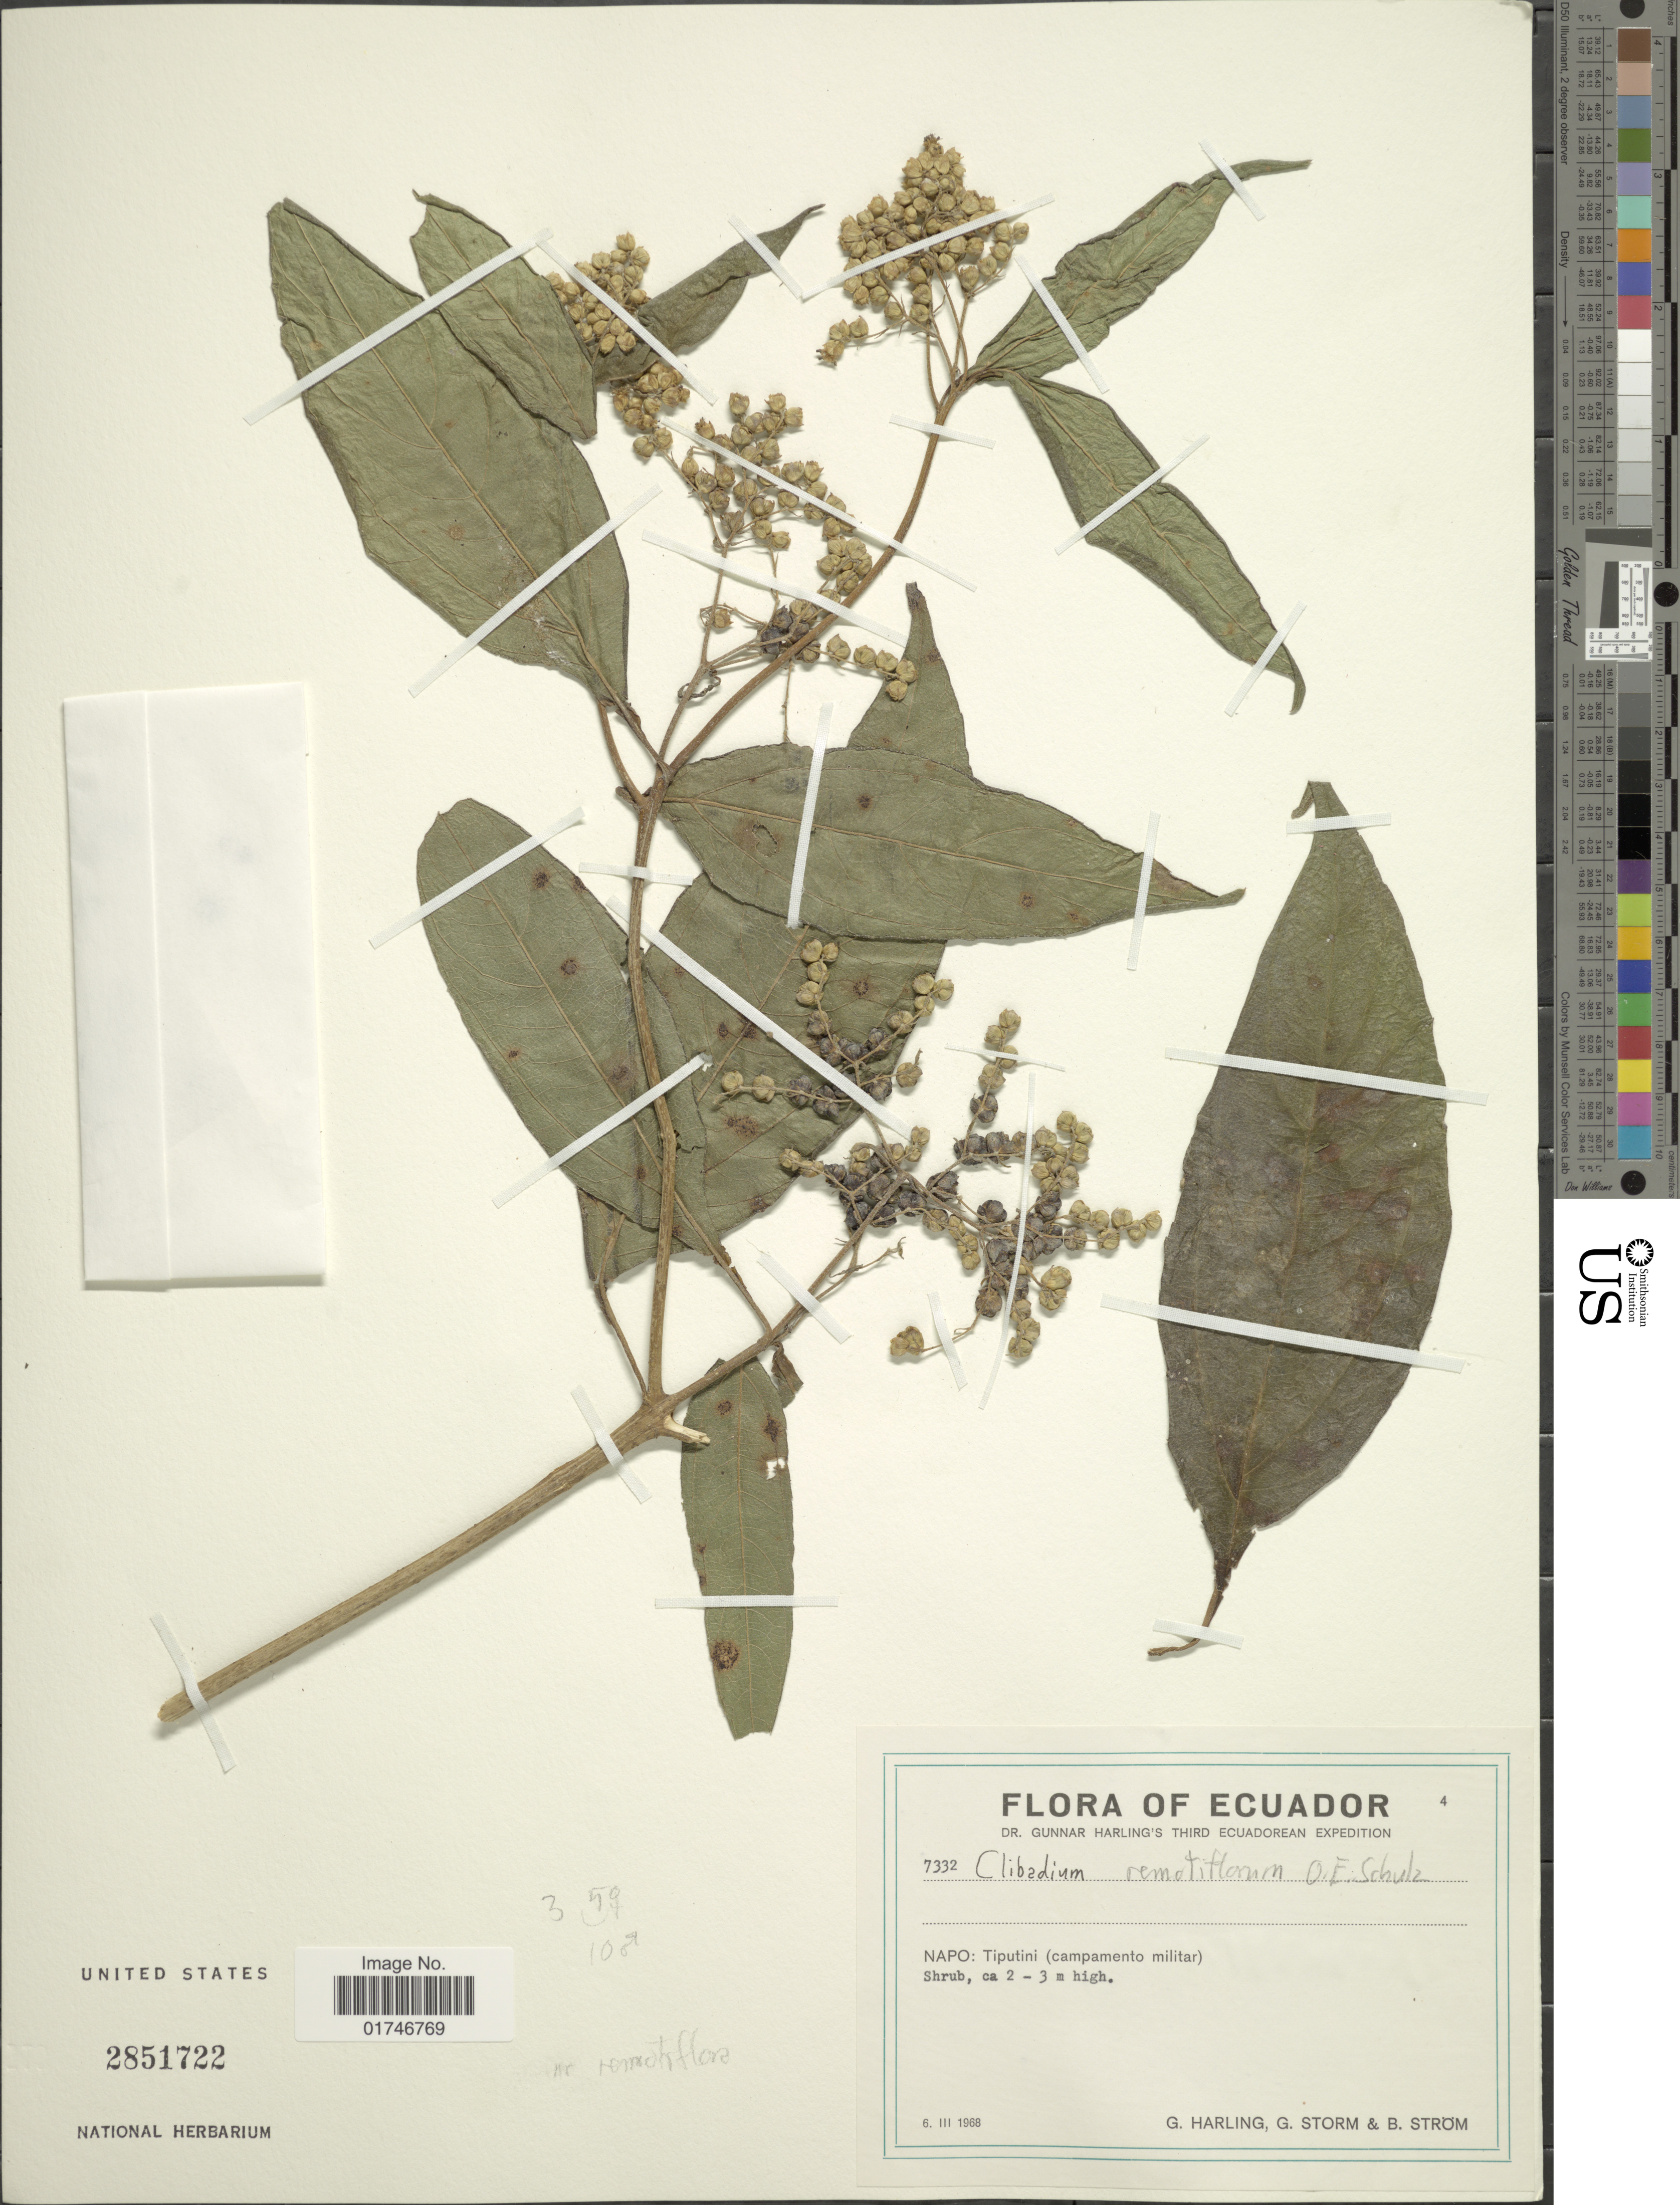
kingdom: Plantae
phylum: Tracheophyta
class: Magnoliopsida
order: Asterales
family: Asteraceae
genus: Clibadium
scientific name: Clibadium remotiflorum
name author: S.F. Blake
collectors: G. Harling, G. Storm & B. Ström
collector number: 7332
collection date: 1968-03-06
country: Ecuador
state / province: Napo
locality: Napo: Tiputini (campamento militar)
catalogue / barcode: US 2851722